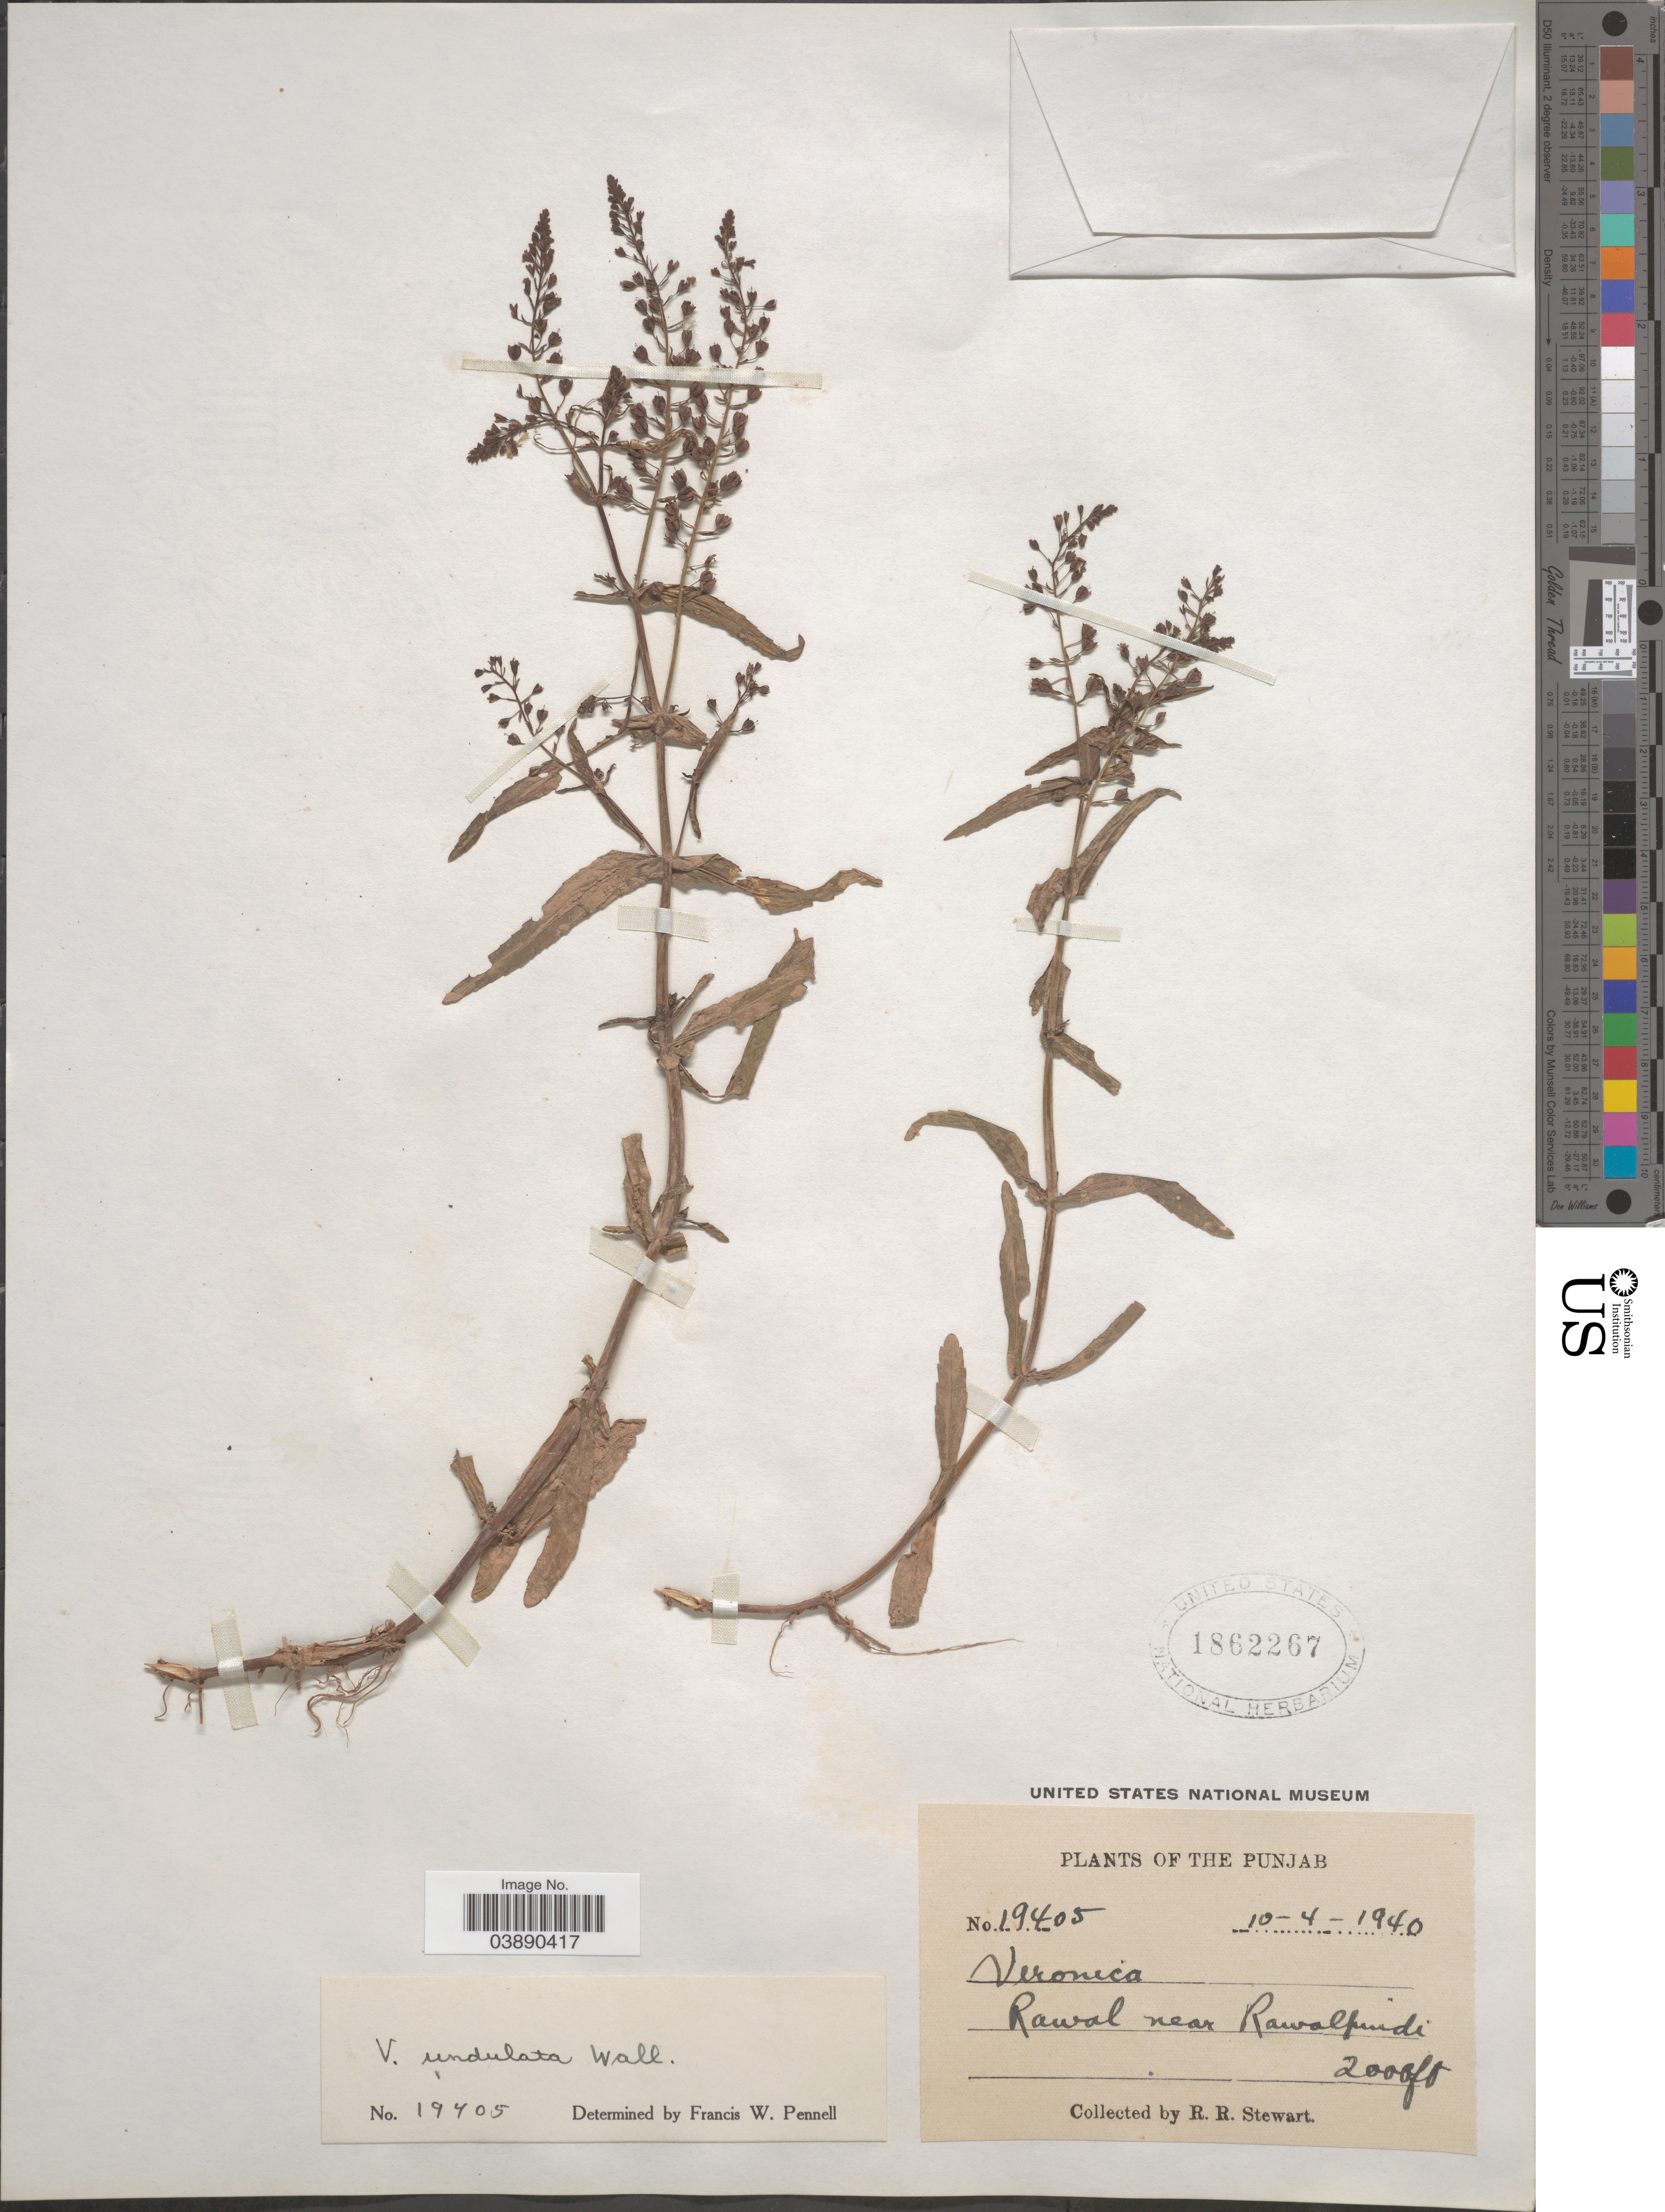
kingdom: Plantae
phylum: Tracheophyta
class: Magnoliopsida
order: Lamiales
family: Plantaginaceae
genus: Veronica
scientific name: Veronica undulata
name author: Wall.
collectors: R. Stewart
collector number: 19405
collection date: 1940-04-10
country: Pakistan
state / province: Punjab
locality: Rawal near Rawalpindi.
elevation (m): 610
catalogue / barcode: US 1862267